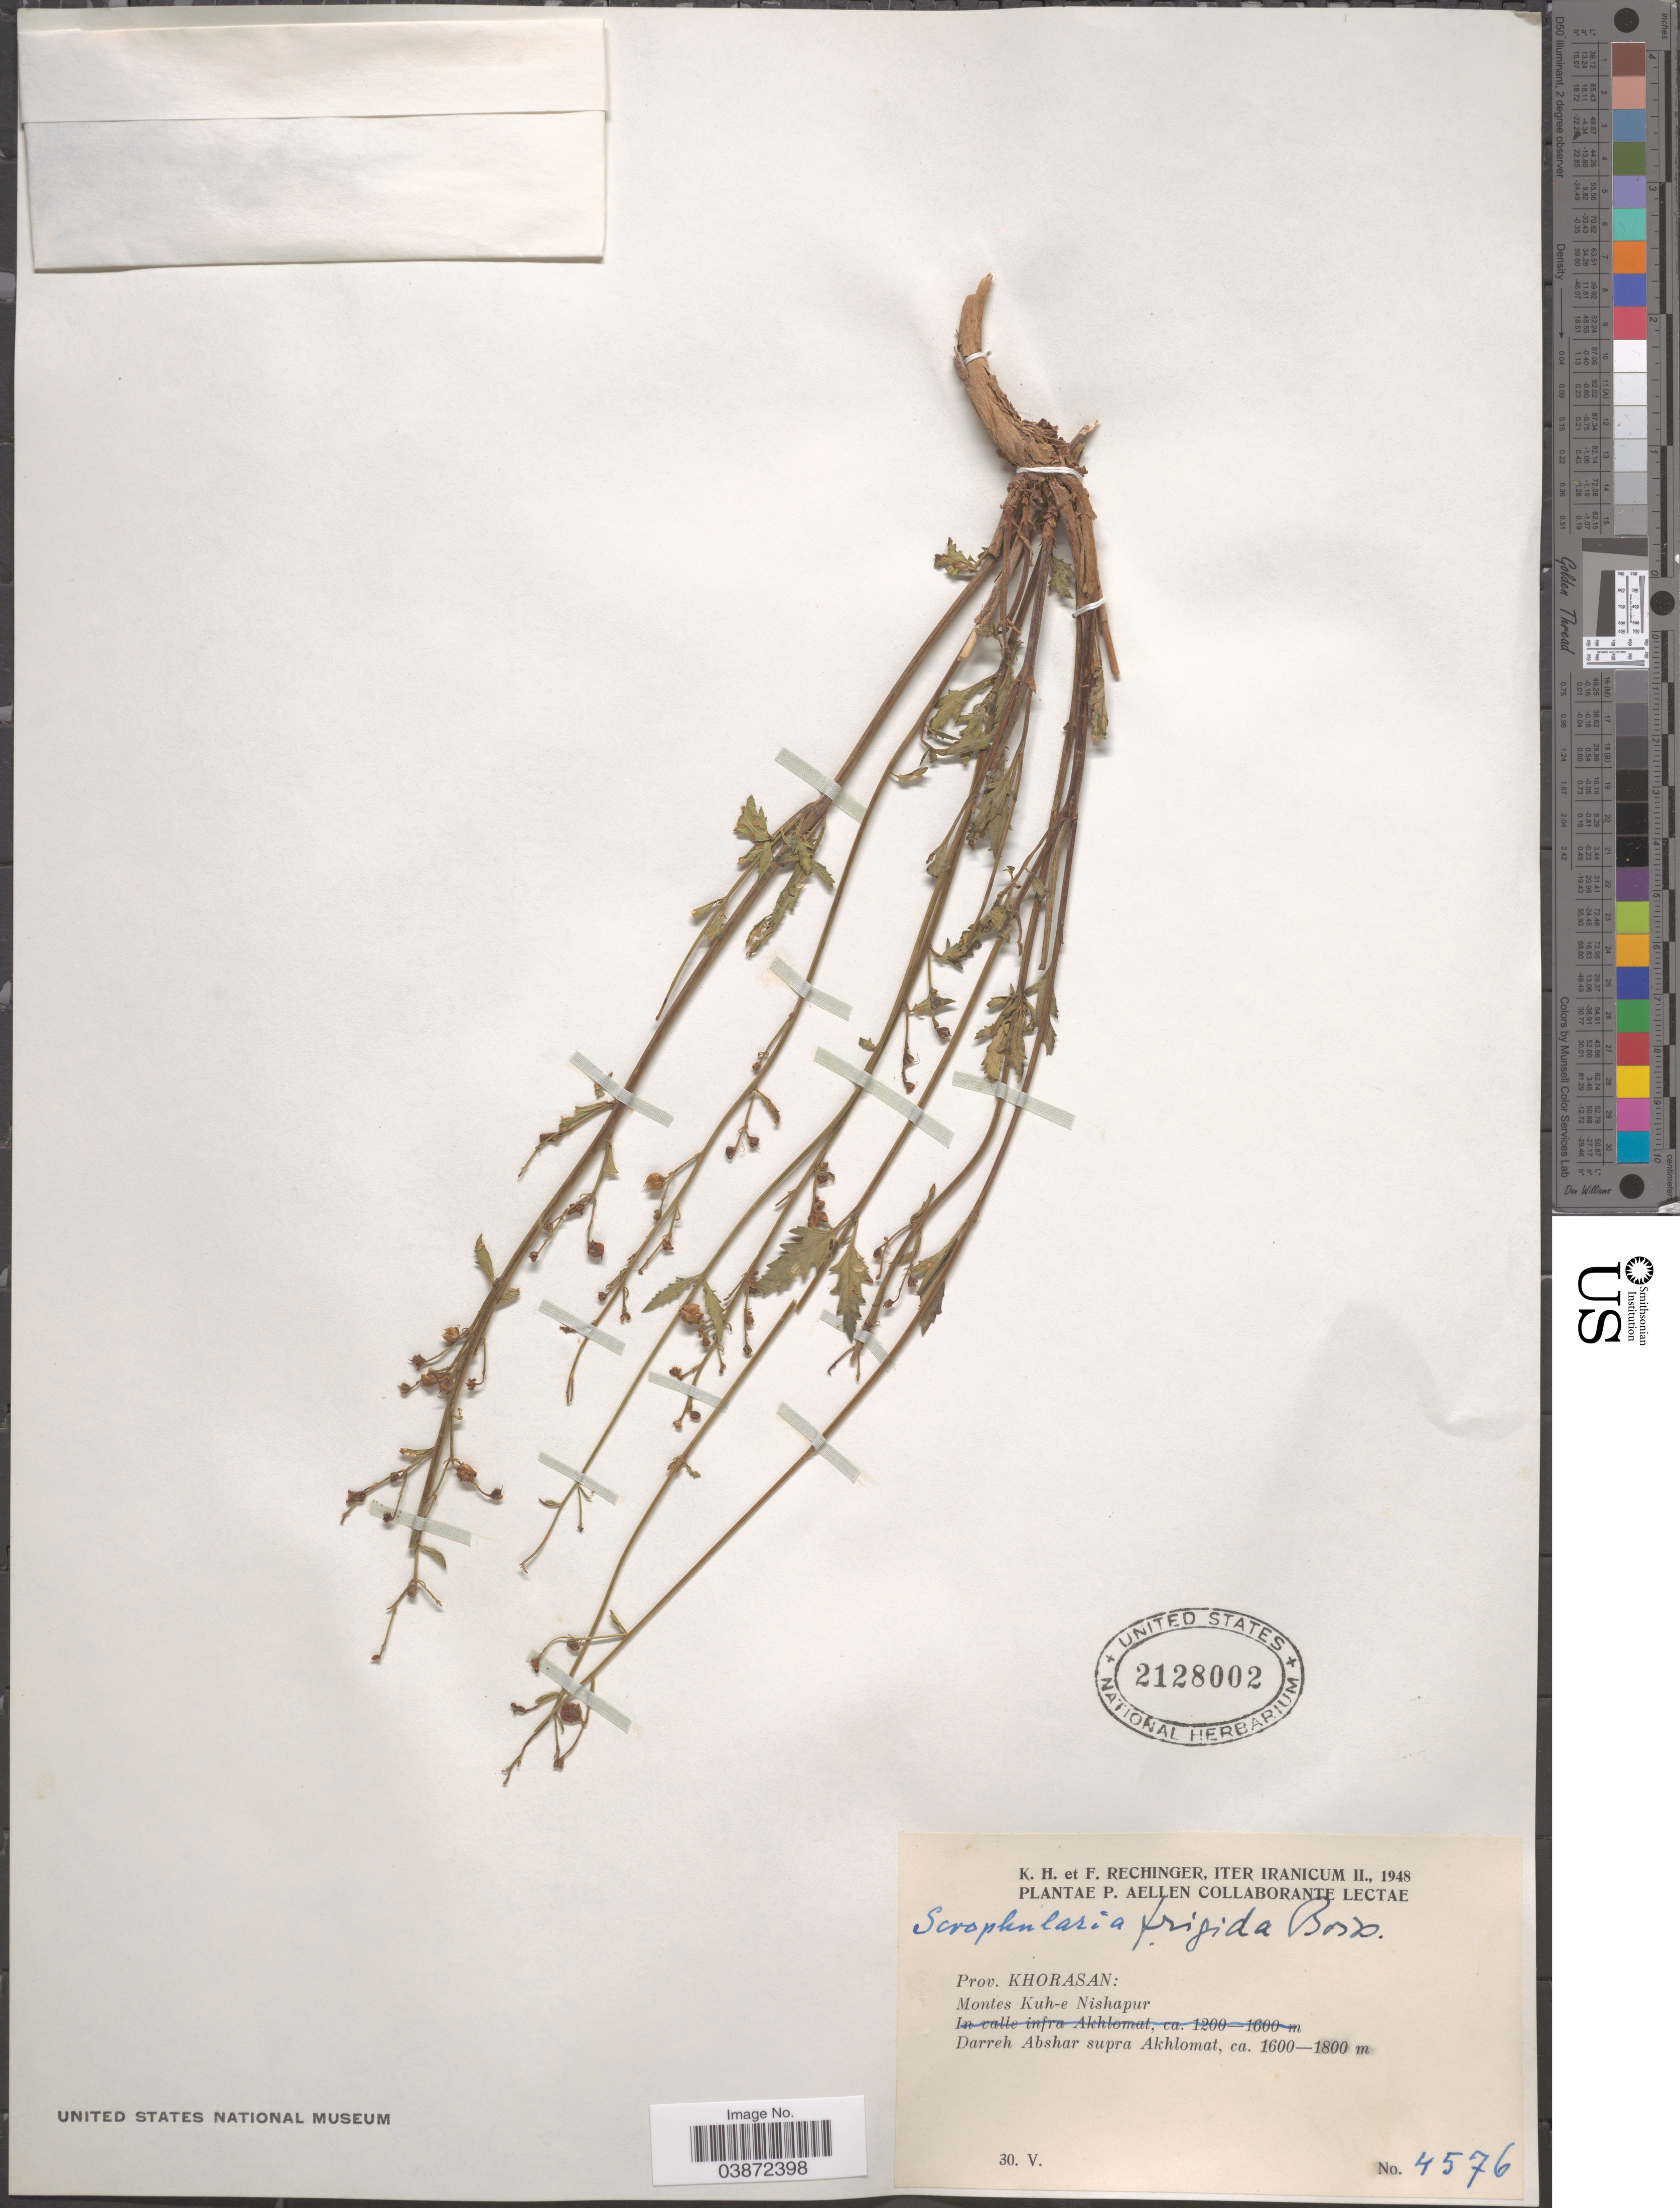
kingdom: Plantae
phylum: Tracheophyta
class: Magnoliopsida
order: Lamiales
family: Scrophulariaceae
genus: Scrophularia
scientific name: Scrophularia frigida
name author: Boiss.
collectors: K. H. Rechinger & F. Rechinger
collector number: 4576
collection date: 1948-05-30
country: Iran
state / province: Khorasan [obsolete]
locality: Montes Kuh-e Nishapur. Darreh Abshar supra Akhlomat.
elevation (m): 1600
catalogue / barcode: US 2128002